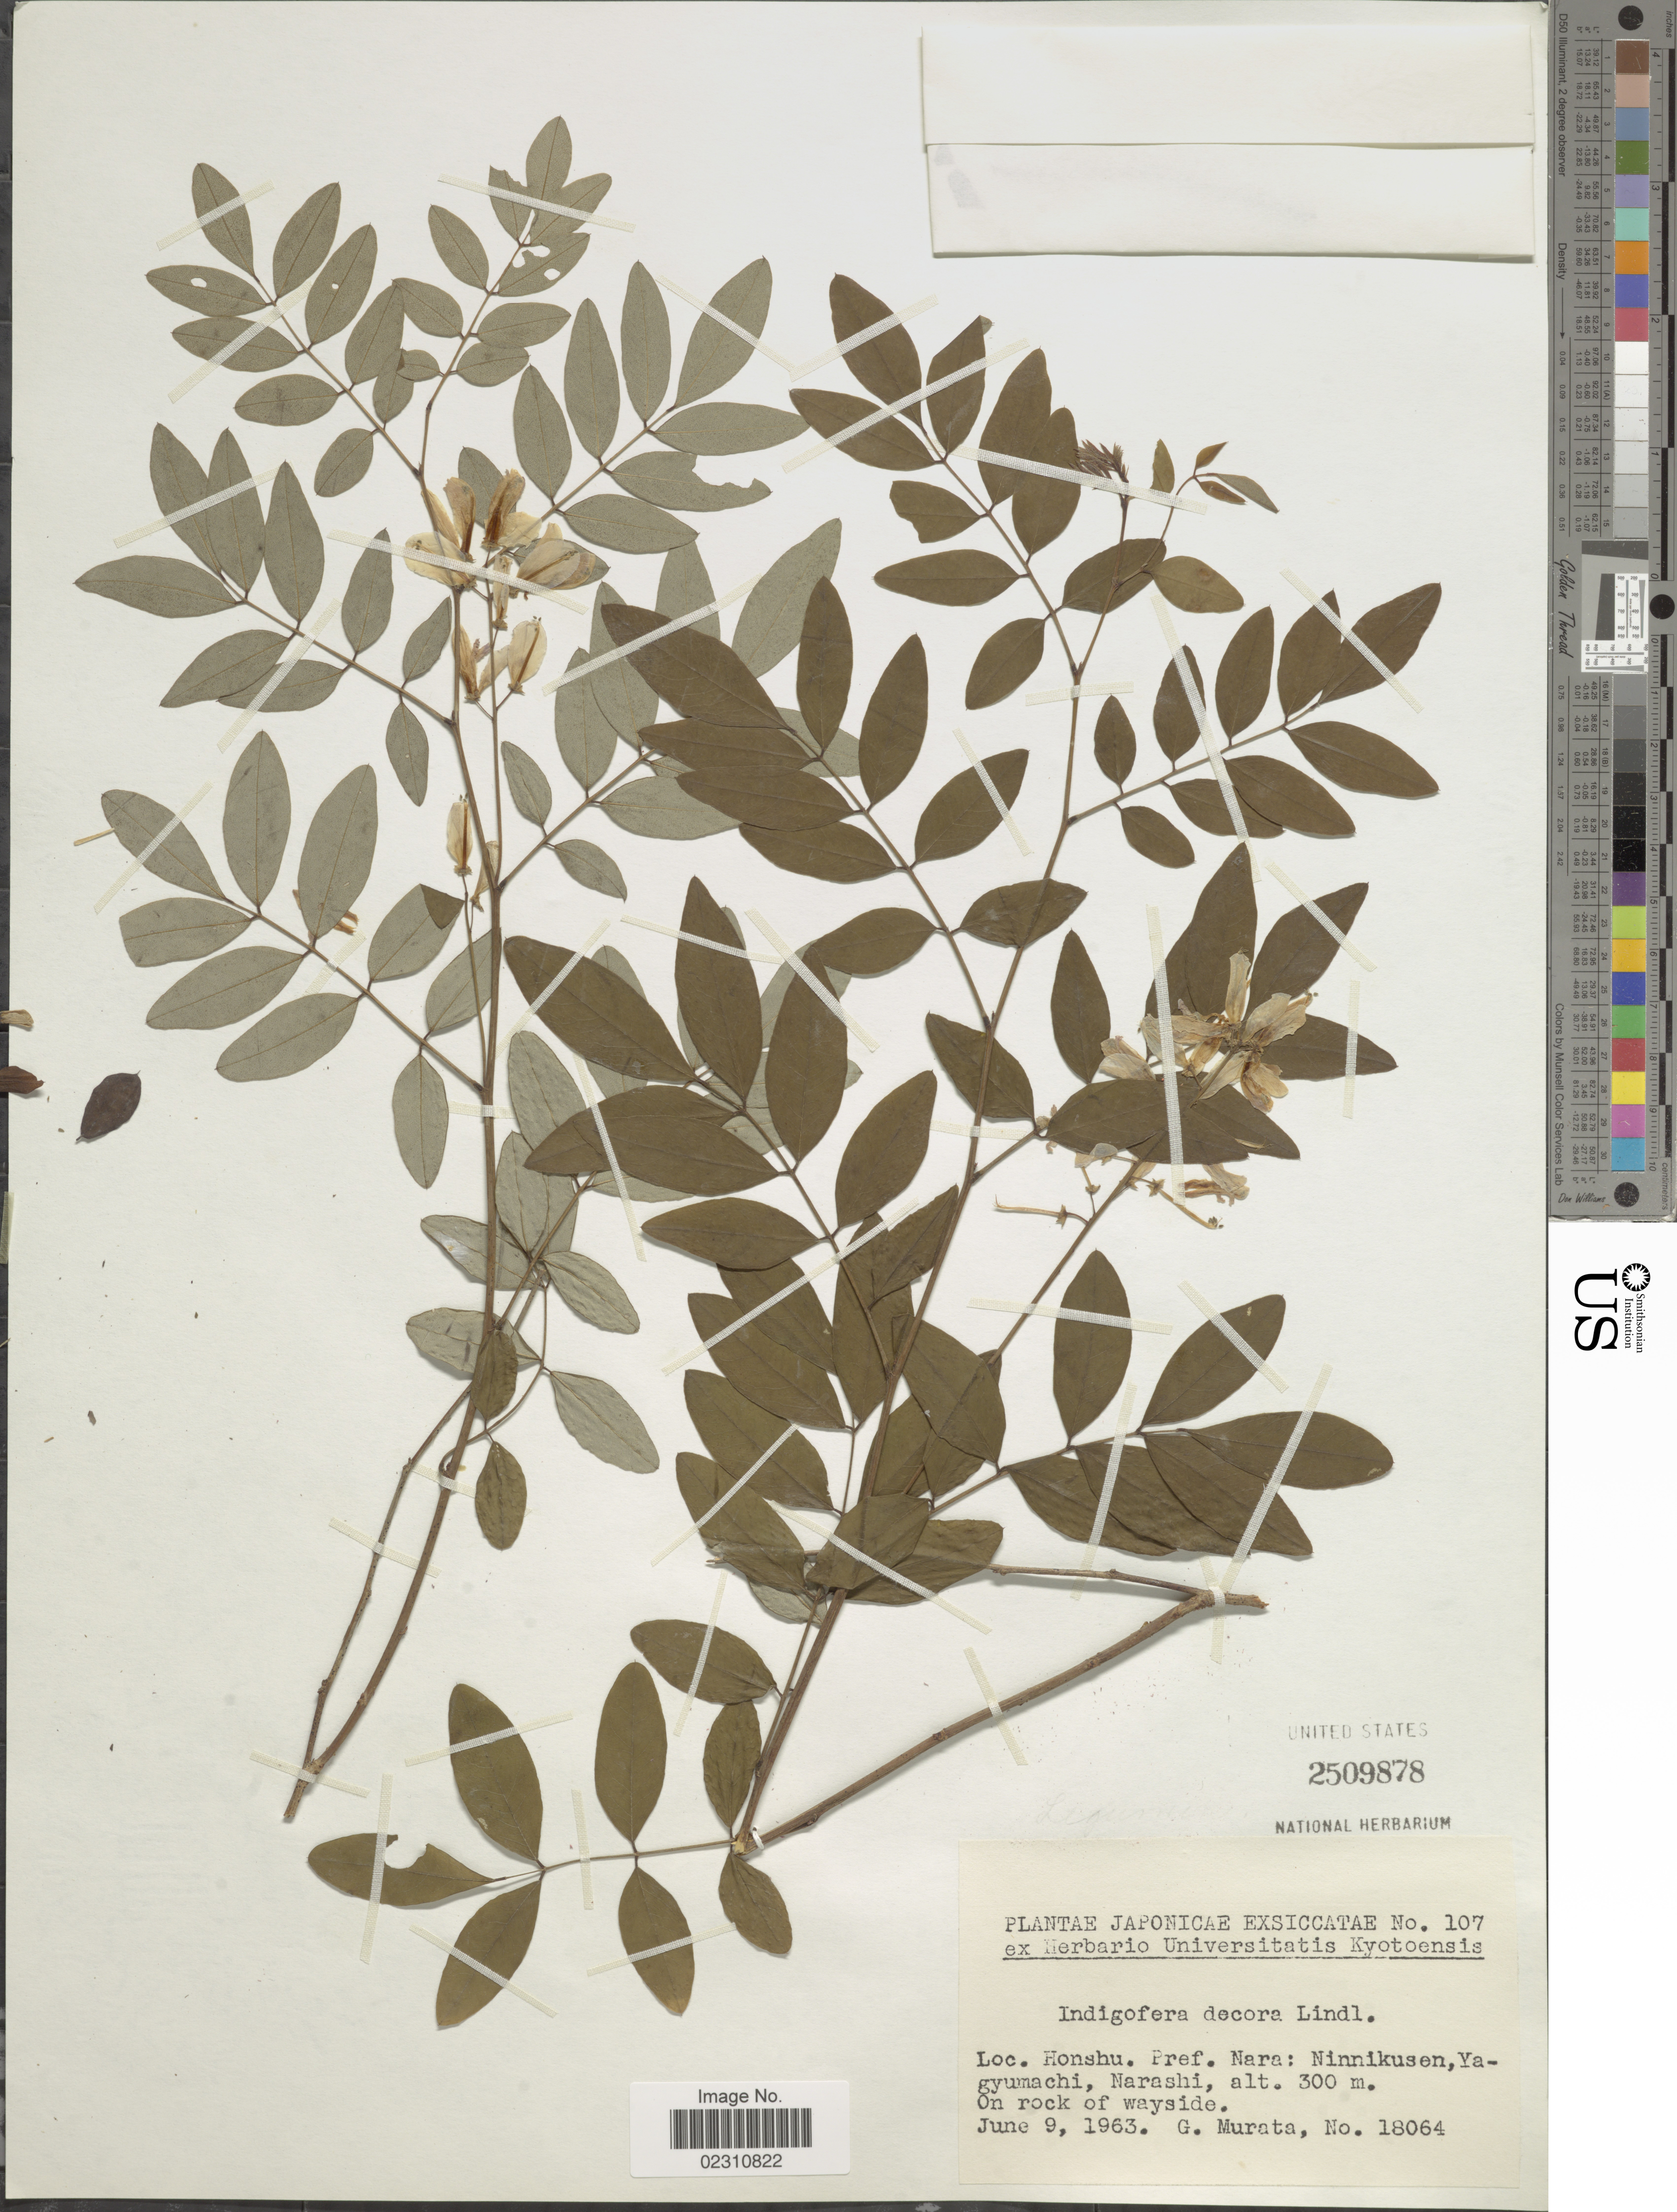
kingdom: Plantae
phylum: Tracheophyta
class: Magnoliopsida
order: Fabales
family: Fabaceae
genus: Indigofera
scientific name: Indigofera decora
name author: Lindl.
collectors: G. Murata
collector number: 18064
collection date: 1963-06-09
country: Japan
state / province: Nara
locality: Honshu. Prfe. Nara: Ninnikusen, Yagumachi, Narashi.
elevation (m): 300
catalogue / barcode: US 2509878